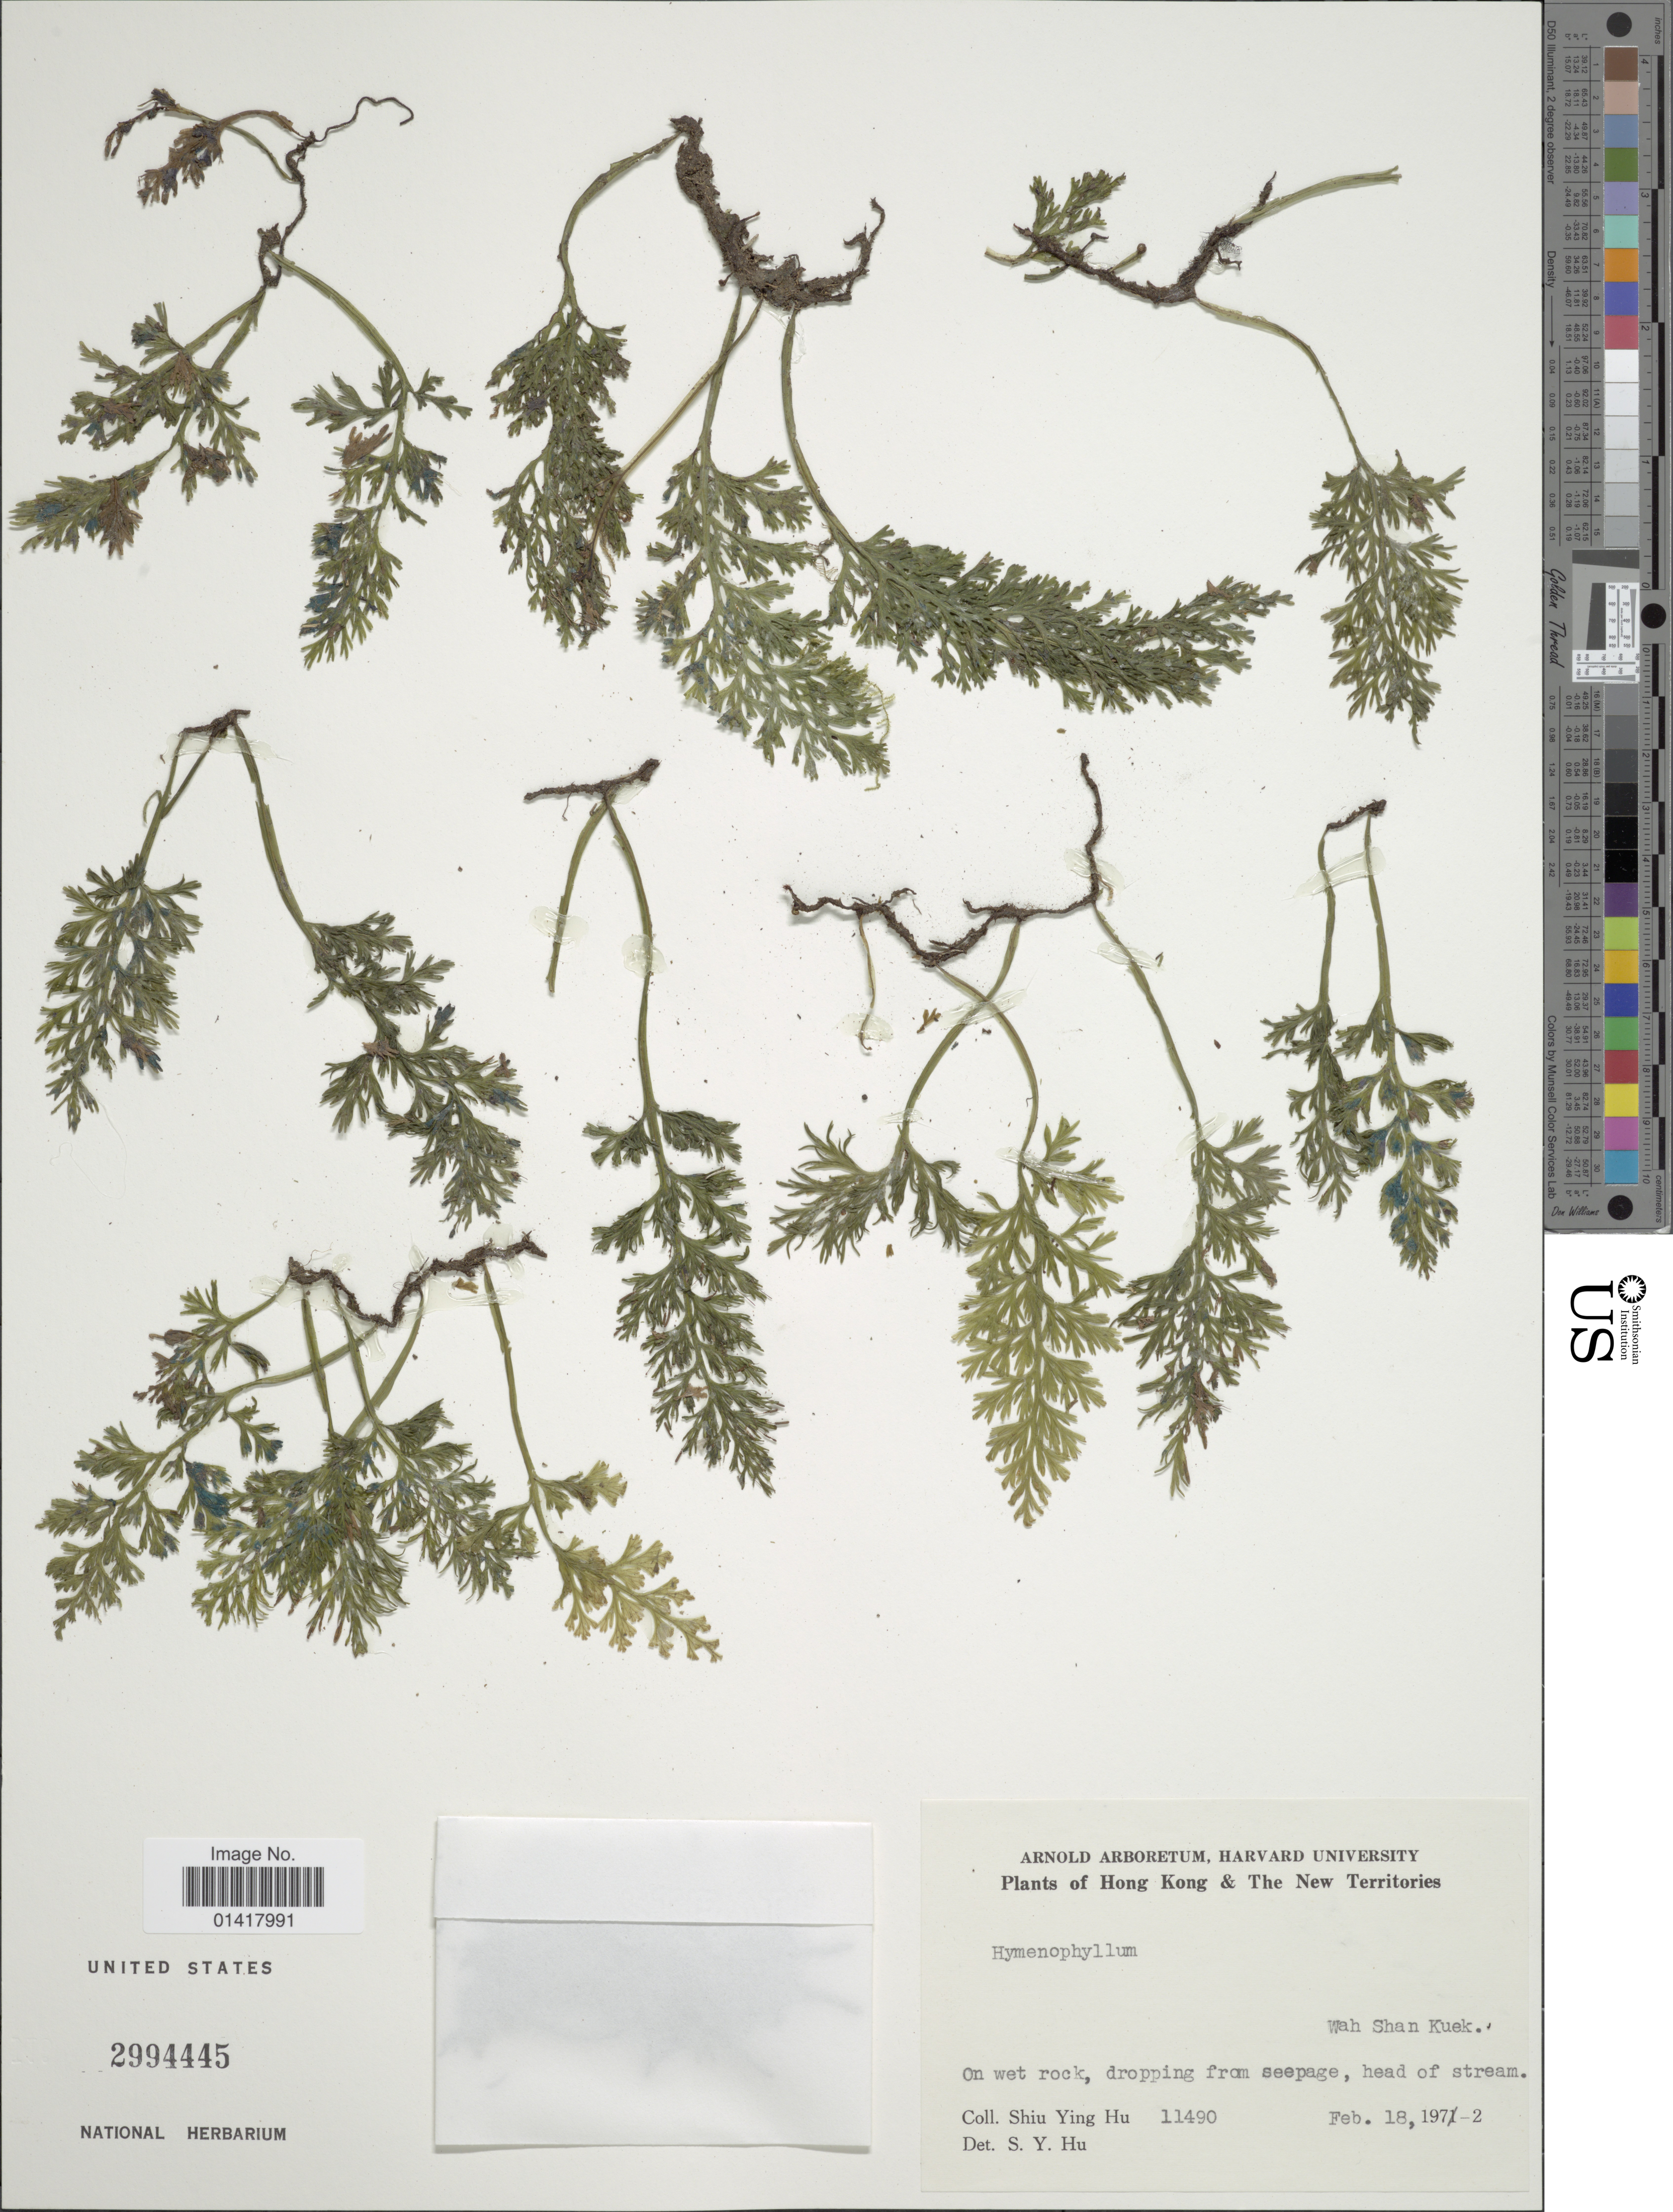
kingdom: Plantae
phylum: Tracheophyta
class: Polypodiopsida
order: Hymenophyllales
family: Hymenophyllaceae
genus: Hymenophyllum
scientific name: Hymenophyllum sp.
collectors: S. Y. Hu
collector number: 11490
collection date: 1972-02-18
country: China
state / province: Hong Kong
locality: The New Territories. Wah Shan Kuek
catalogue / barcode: US 2994445